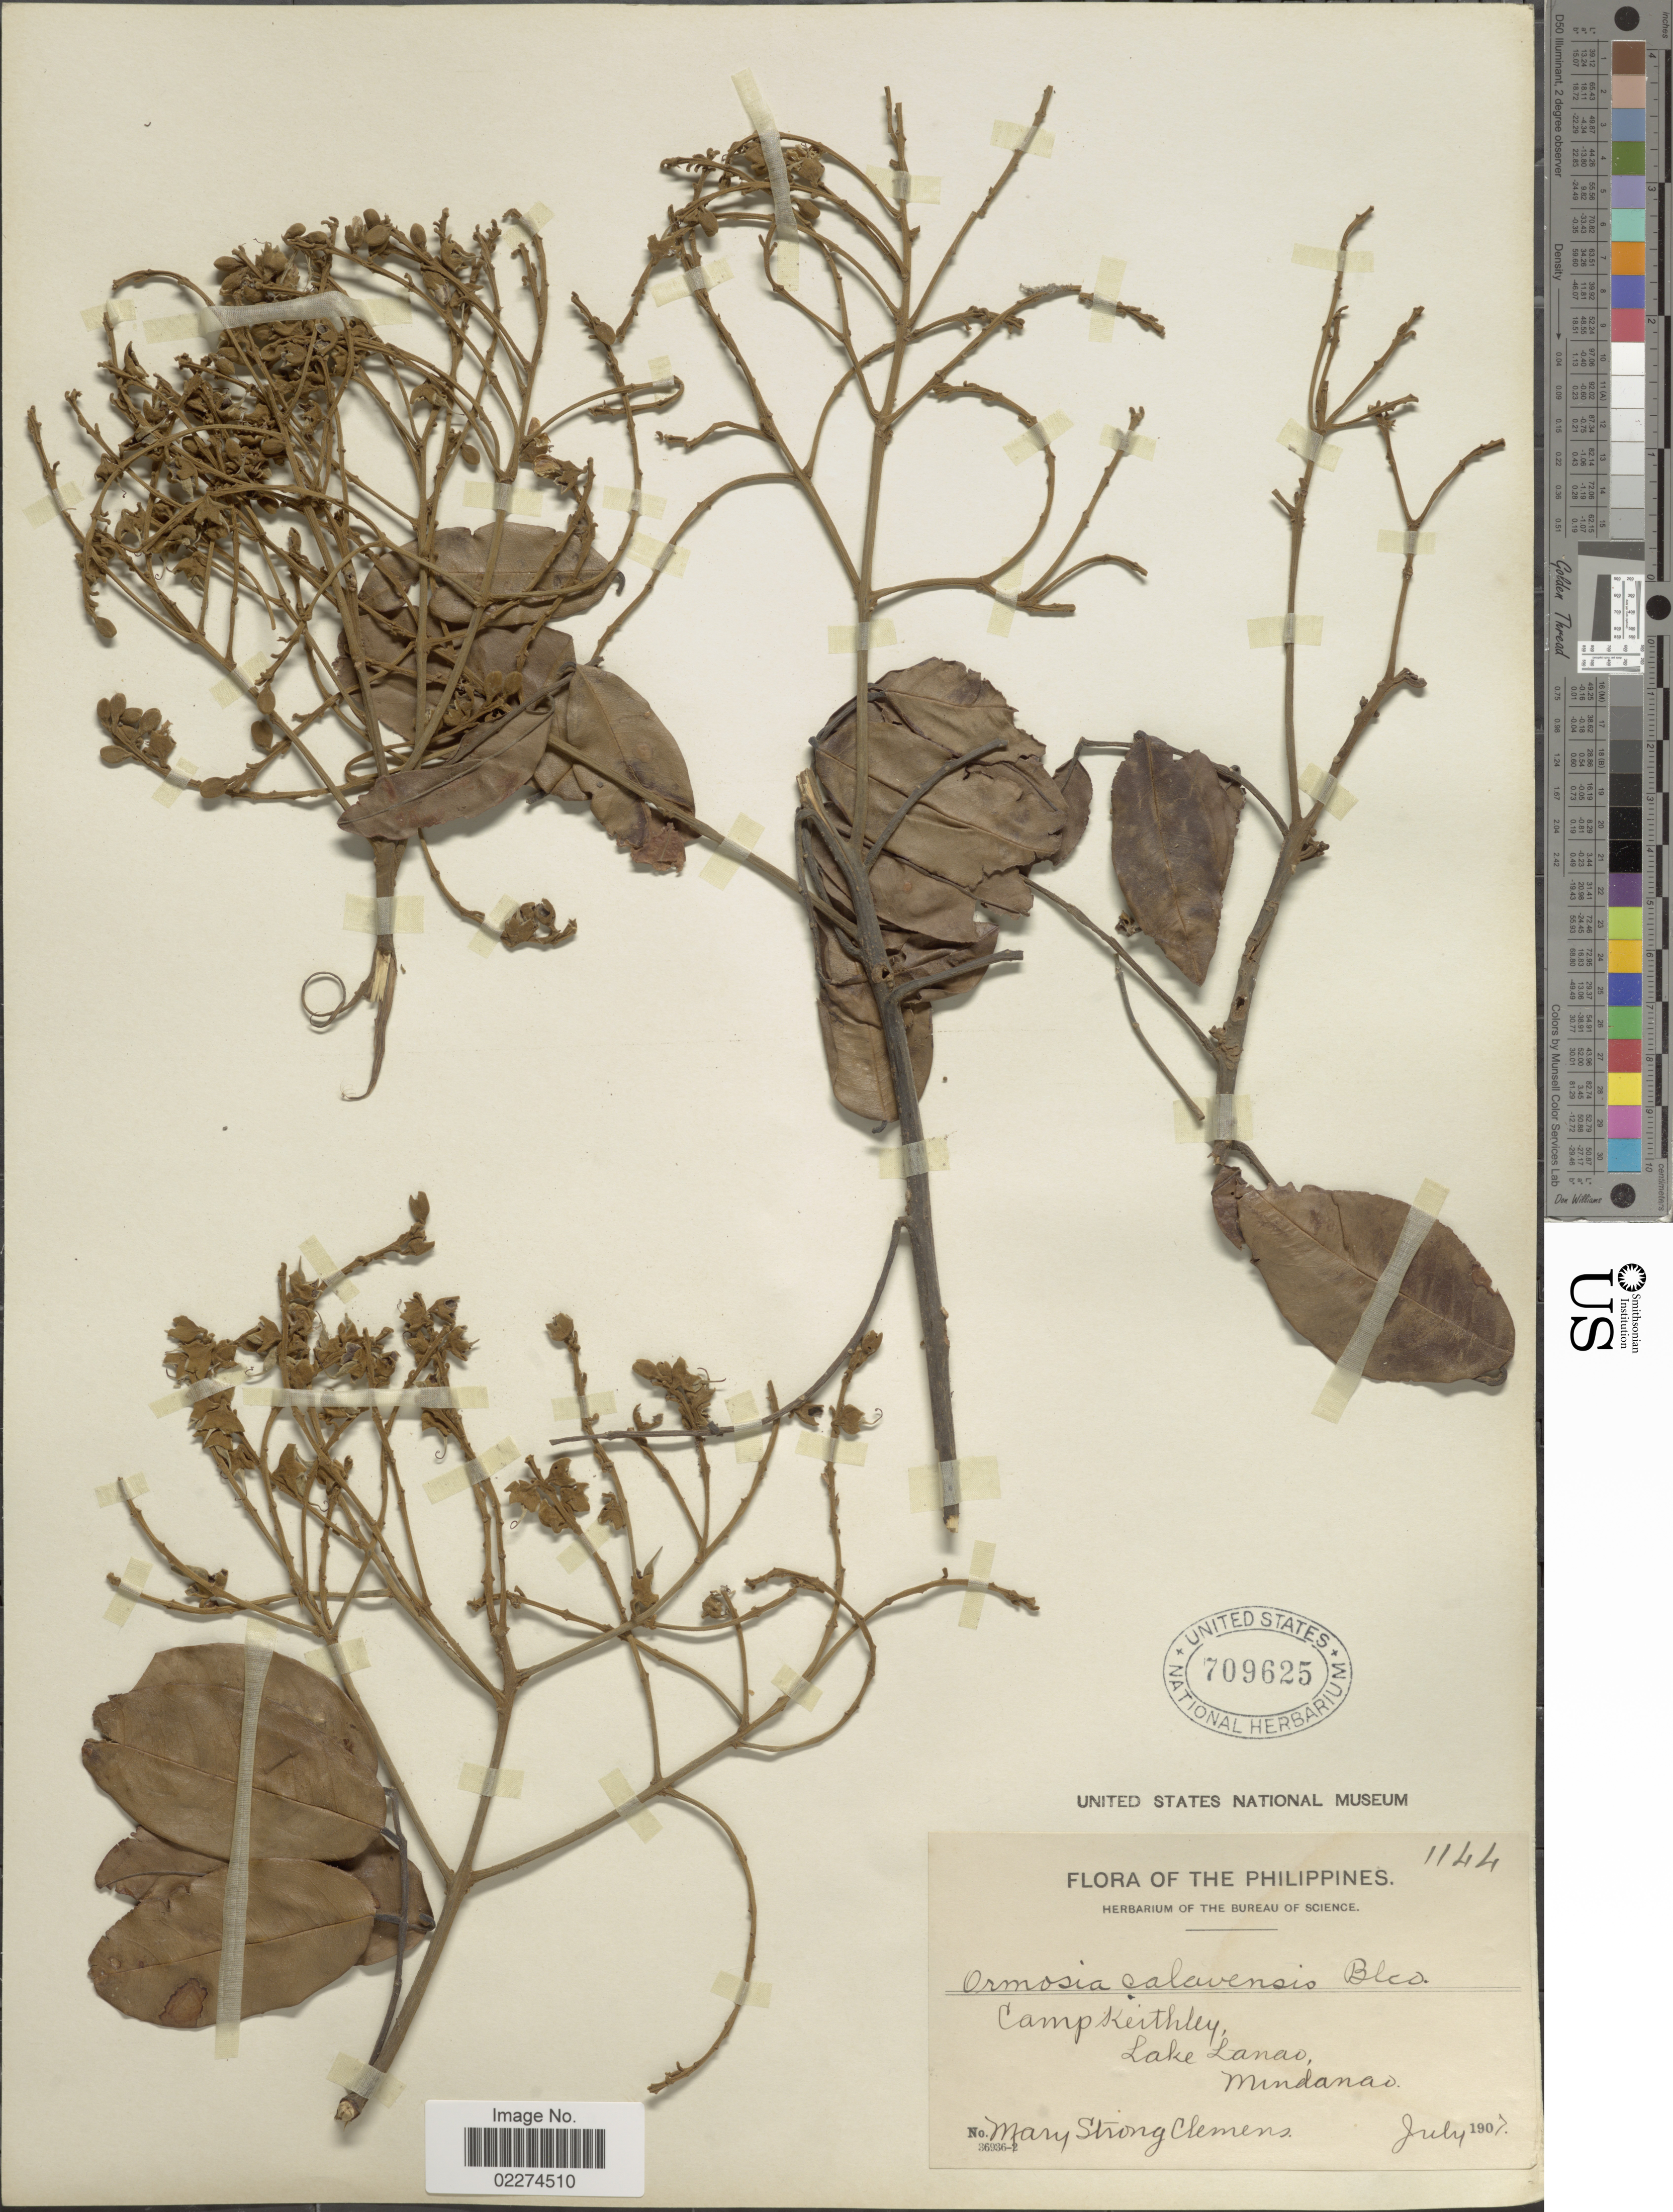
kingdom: Plantae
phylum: Tracheophyta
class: Magnoliopsida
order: Fabales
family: Fabaceae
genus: Ormosia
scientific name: Ormosia calavensis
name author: Azaola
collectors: M. S. Clemens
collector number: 1144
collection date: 1907-07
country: Philippines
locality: Camp Keithly, Lake Lanao, Mindanao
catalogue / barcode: US 709625